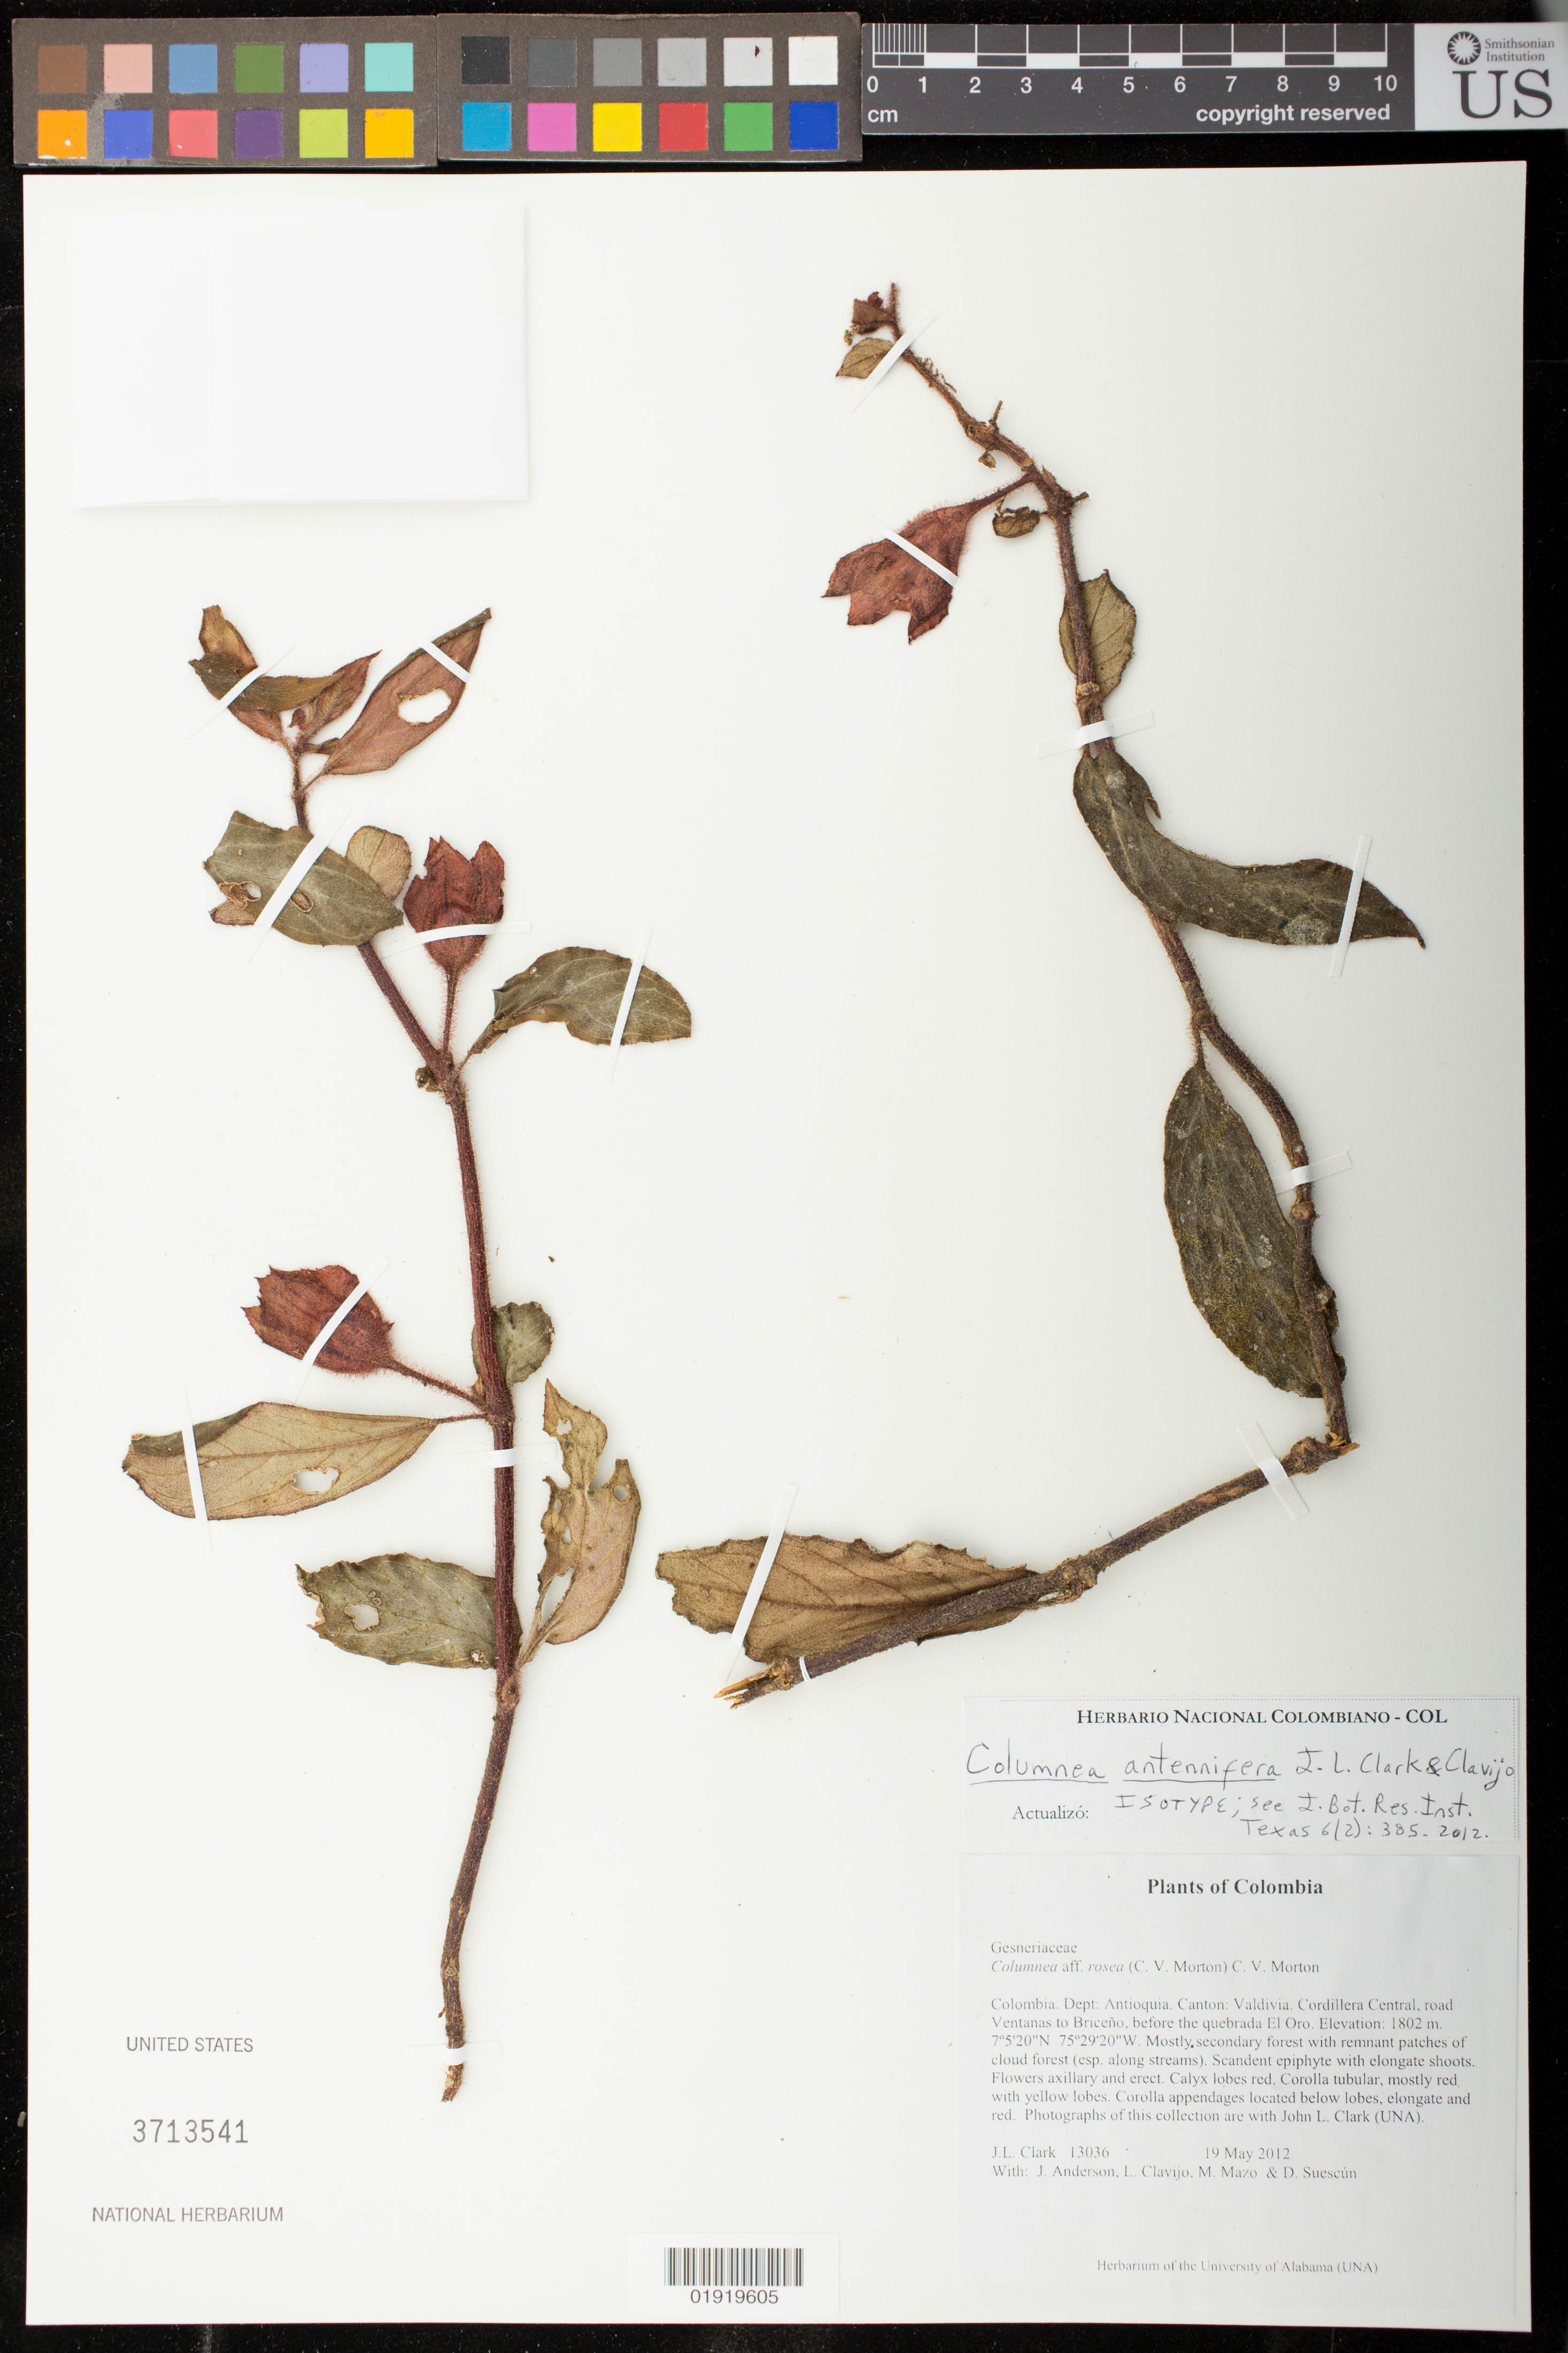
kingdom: Plantae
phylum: Tracheophyta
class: Magnoliopsida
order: Lamiales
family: Gesneriaceae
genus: Columnea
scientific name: Columnea antennifera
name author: J.L. Clark & Clavijo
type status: Isotype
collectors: J. L. Clark, J. Anderson, L. Clavijo, M. Mazo & D. Suescún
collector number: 13036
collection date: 2012-05-19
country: Colombia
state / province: Antioquiá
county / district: Valdivia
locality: Dept.: Antioquia. Canton: Valdivia. Cordillera Central, road Ventanas to Briceño, before the quebrada El Oro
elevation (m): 1802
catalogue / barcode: US 3713541